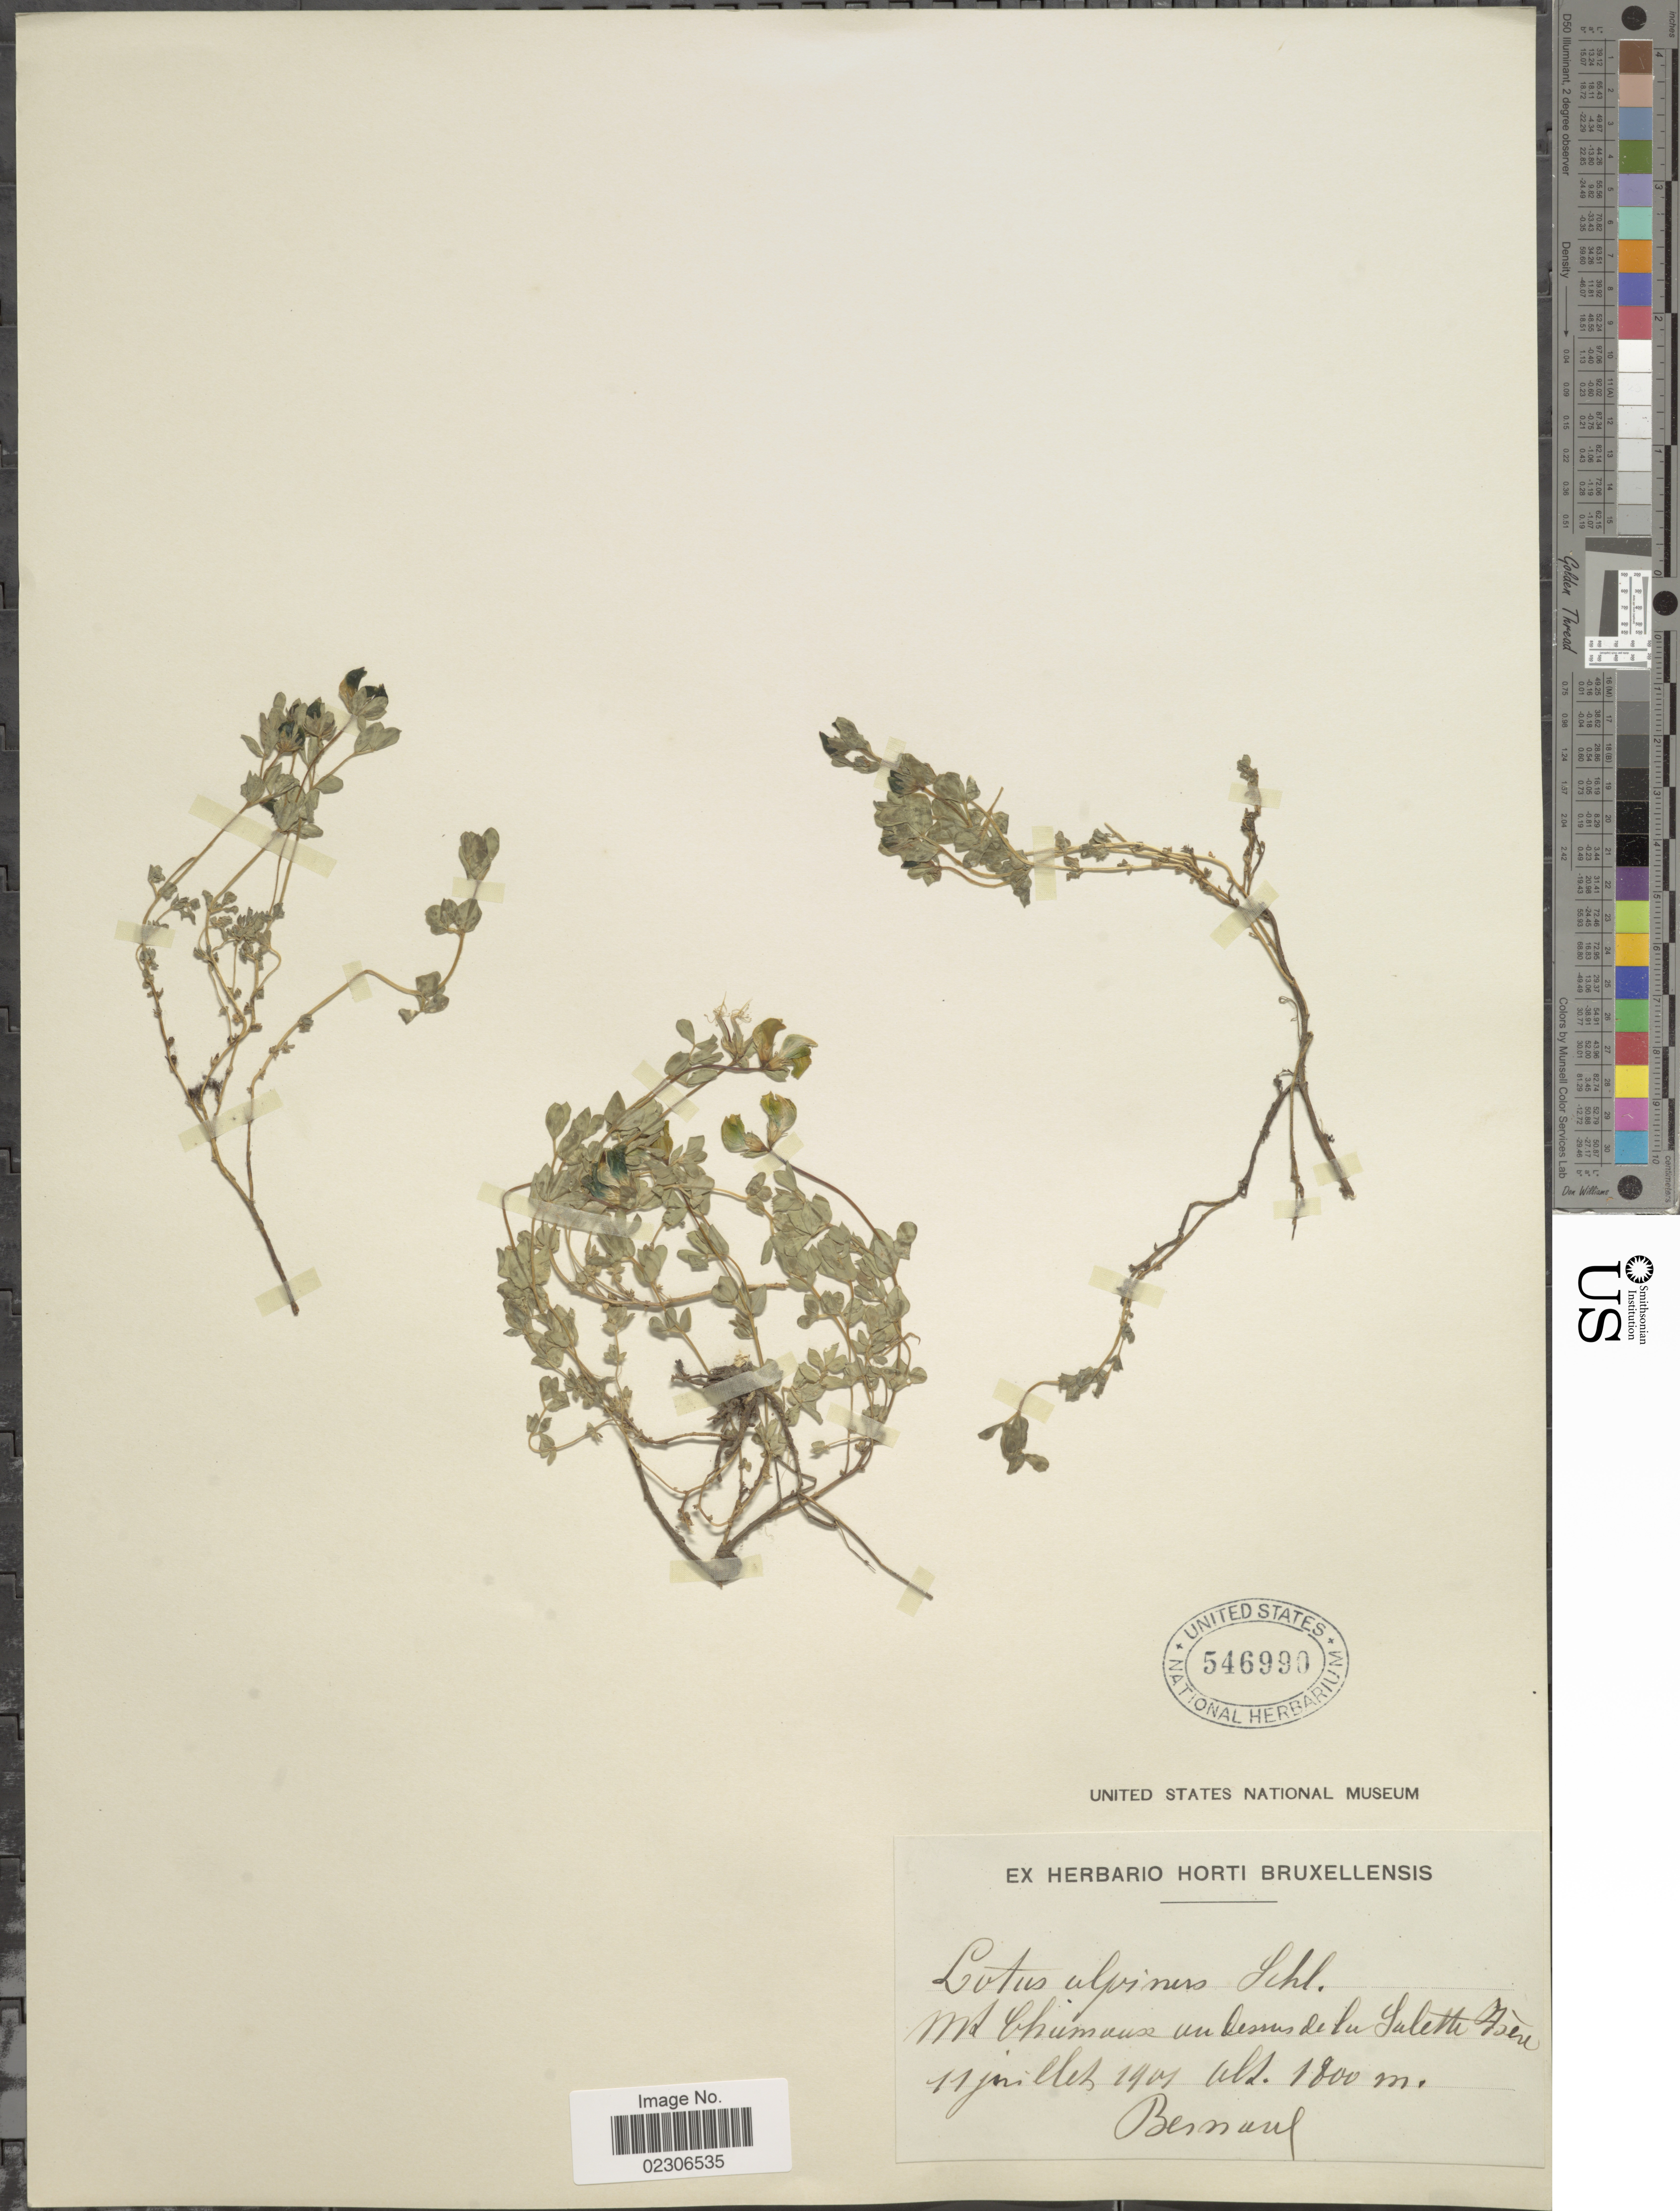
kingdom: Plantae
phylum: Tracheophyta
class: Magnoliopsida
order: Fabales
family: Fabaceae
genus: Lotus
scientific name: Lotus alpinus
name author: (DC.) Ramond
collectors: -. Bernard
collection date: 1901-07-11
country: France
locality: Mt. Chumauss unlessus de la Salette Iseu [interpreted]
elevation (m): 1800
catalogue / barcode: US 546990